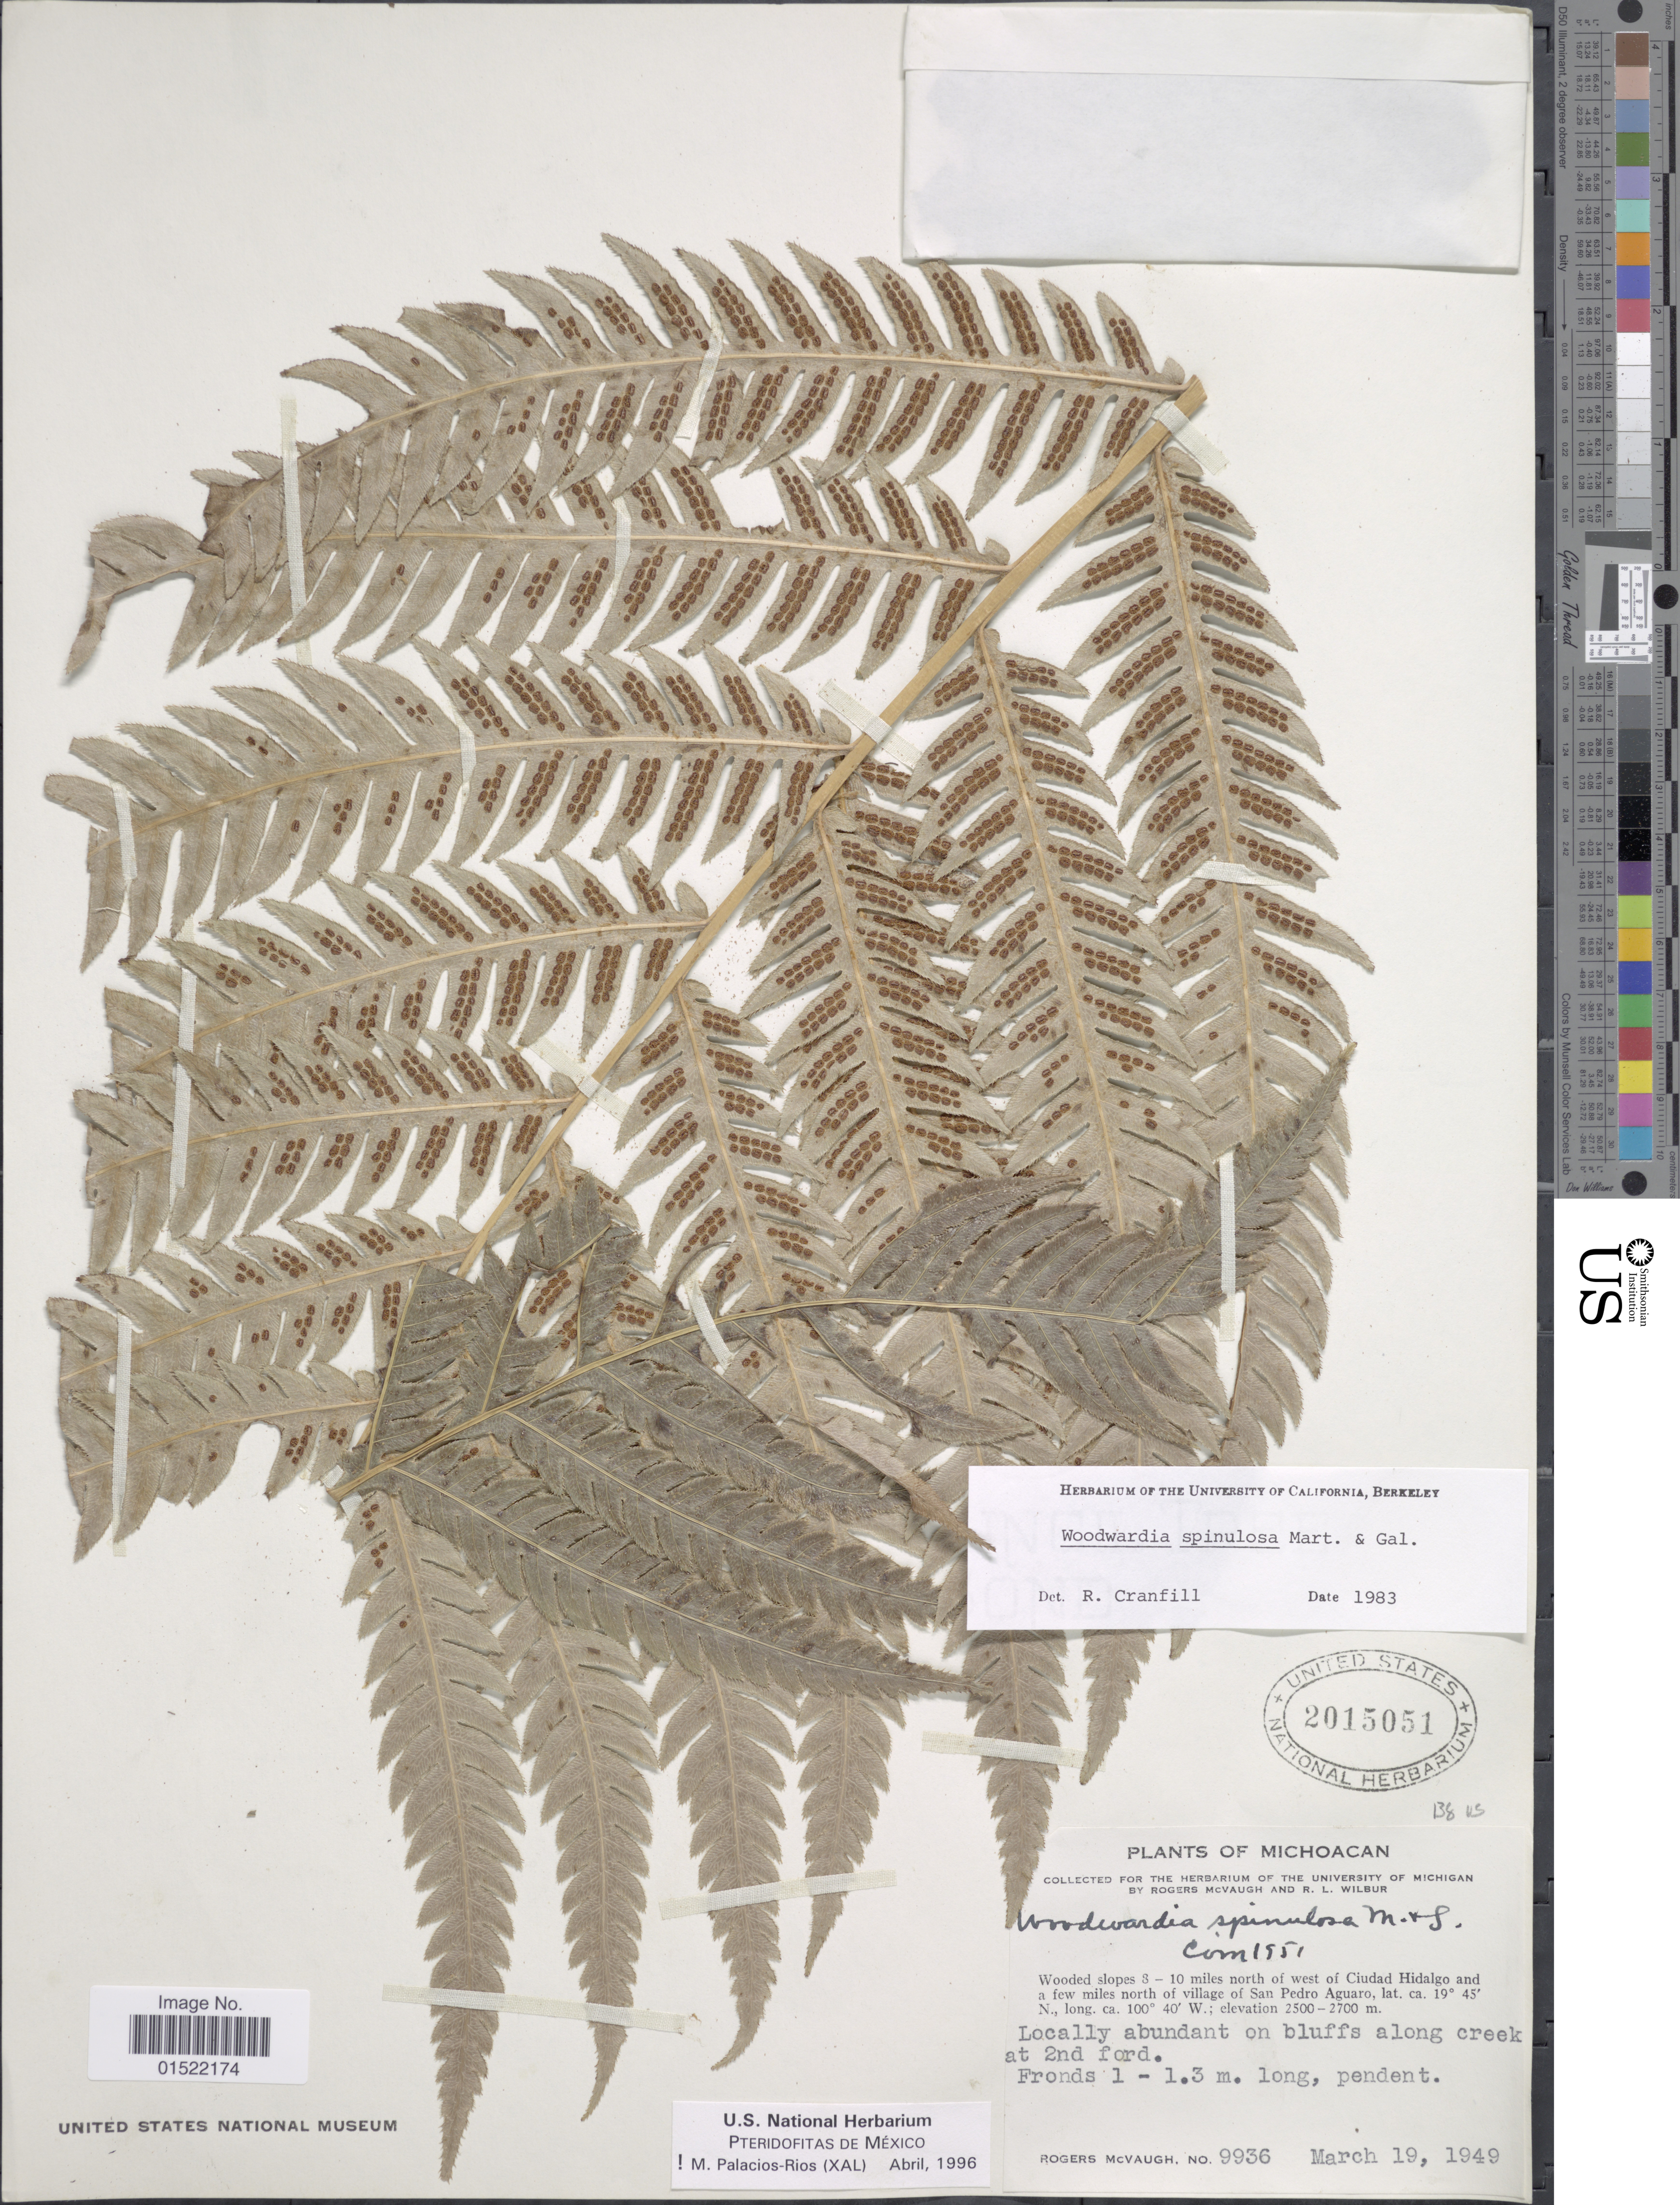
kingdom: Plantae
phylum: Tracheophyta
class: Polypodiopsida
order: Polypodiales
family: Blechnaceae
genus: Woodwardia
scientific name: Woodwardia spinulosa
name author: M. Martens & Galeotti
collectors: R. McVaugh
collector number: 9936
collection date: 1949-03-19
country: Mexico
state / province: Michoacán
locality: Wooded slopes 3-10 miles north of west of Ciudad Hidalgo and a few miles north of village of San Pedro Aguaro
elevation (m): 2500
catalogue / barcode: US 2015051